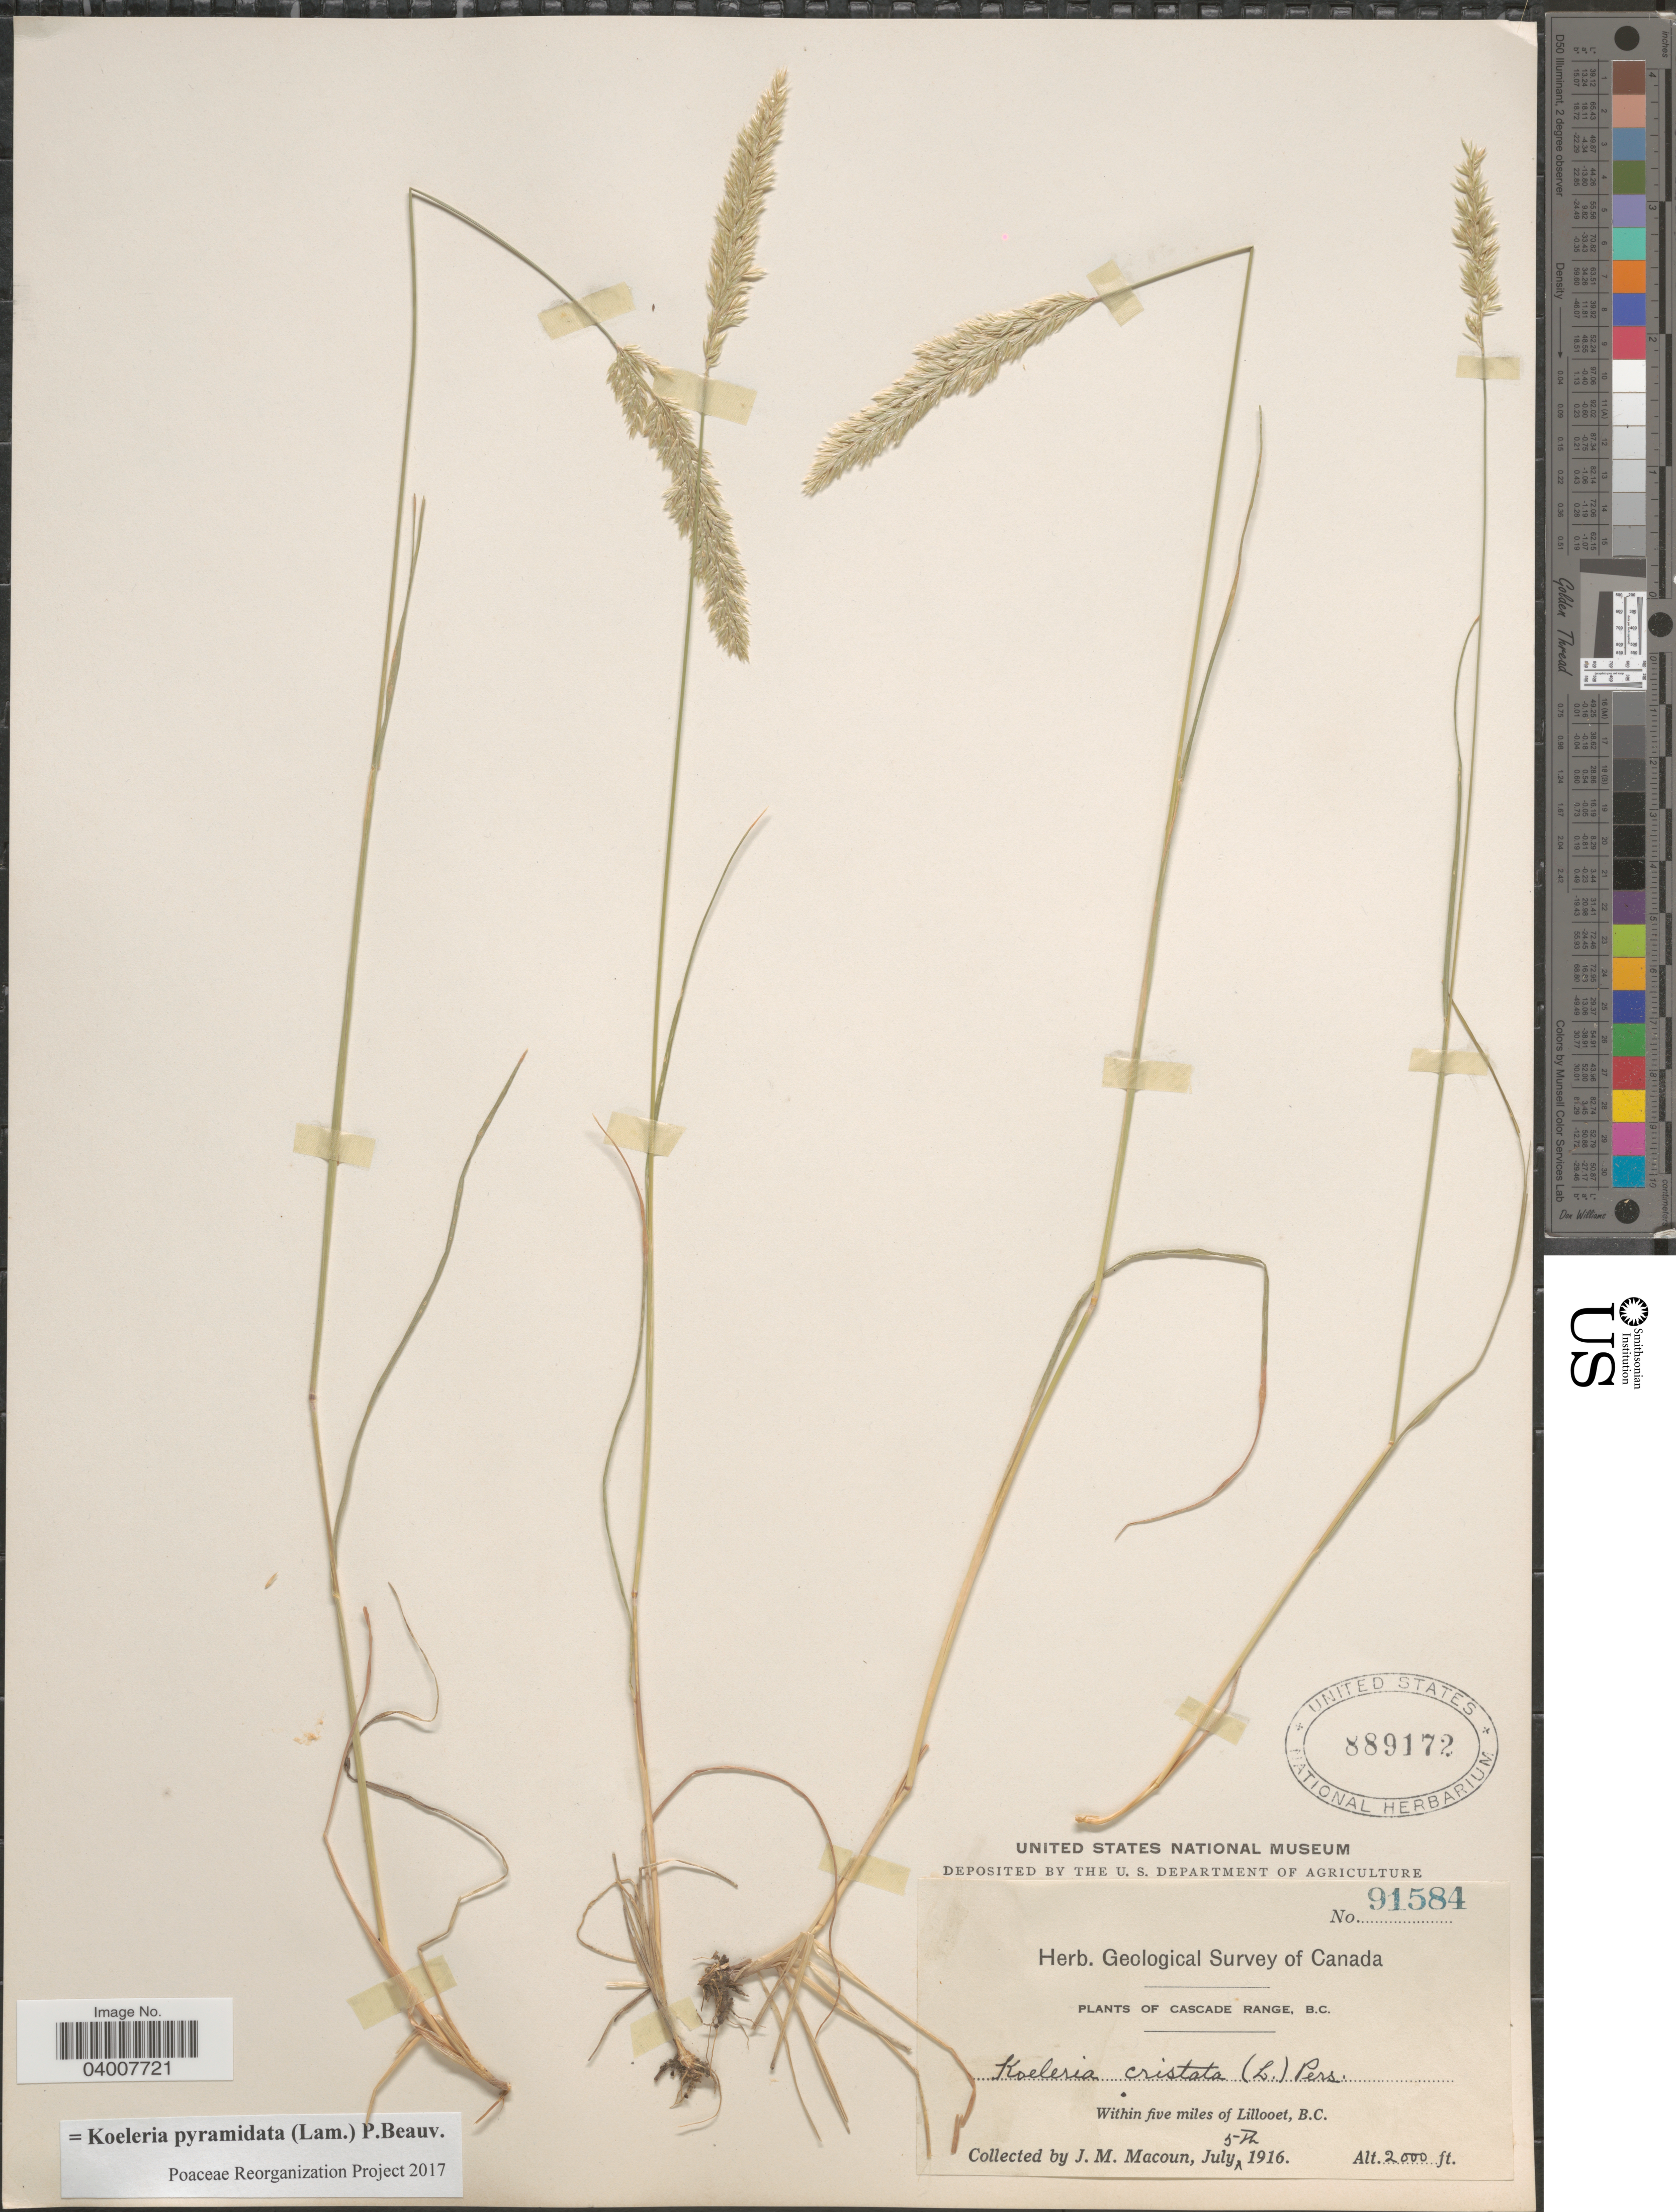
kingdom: Plantae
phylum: Tracheophyta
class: Liliopsida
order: Poales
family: Poaceae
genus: Koeleria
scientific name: Koeleria pyramidata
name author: (Lam.) P. Beauv.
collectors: J. M. Macoun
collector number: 91584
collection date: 1916-07-05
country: Canada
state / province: British Columbia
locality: Cascade Range, B.C. Within five miles of Lillooet, B.C.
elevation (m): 610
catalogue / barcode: US 889172